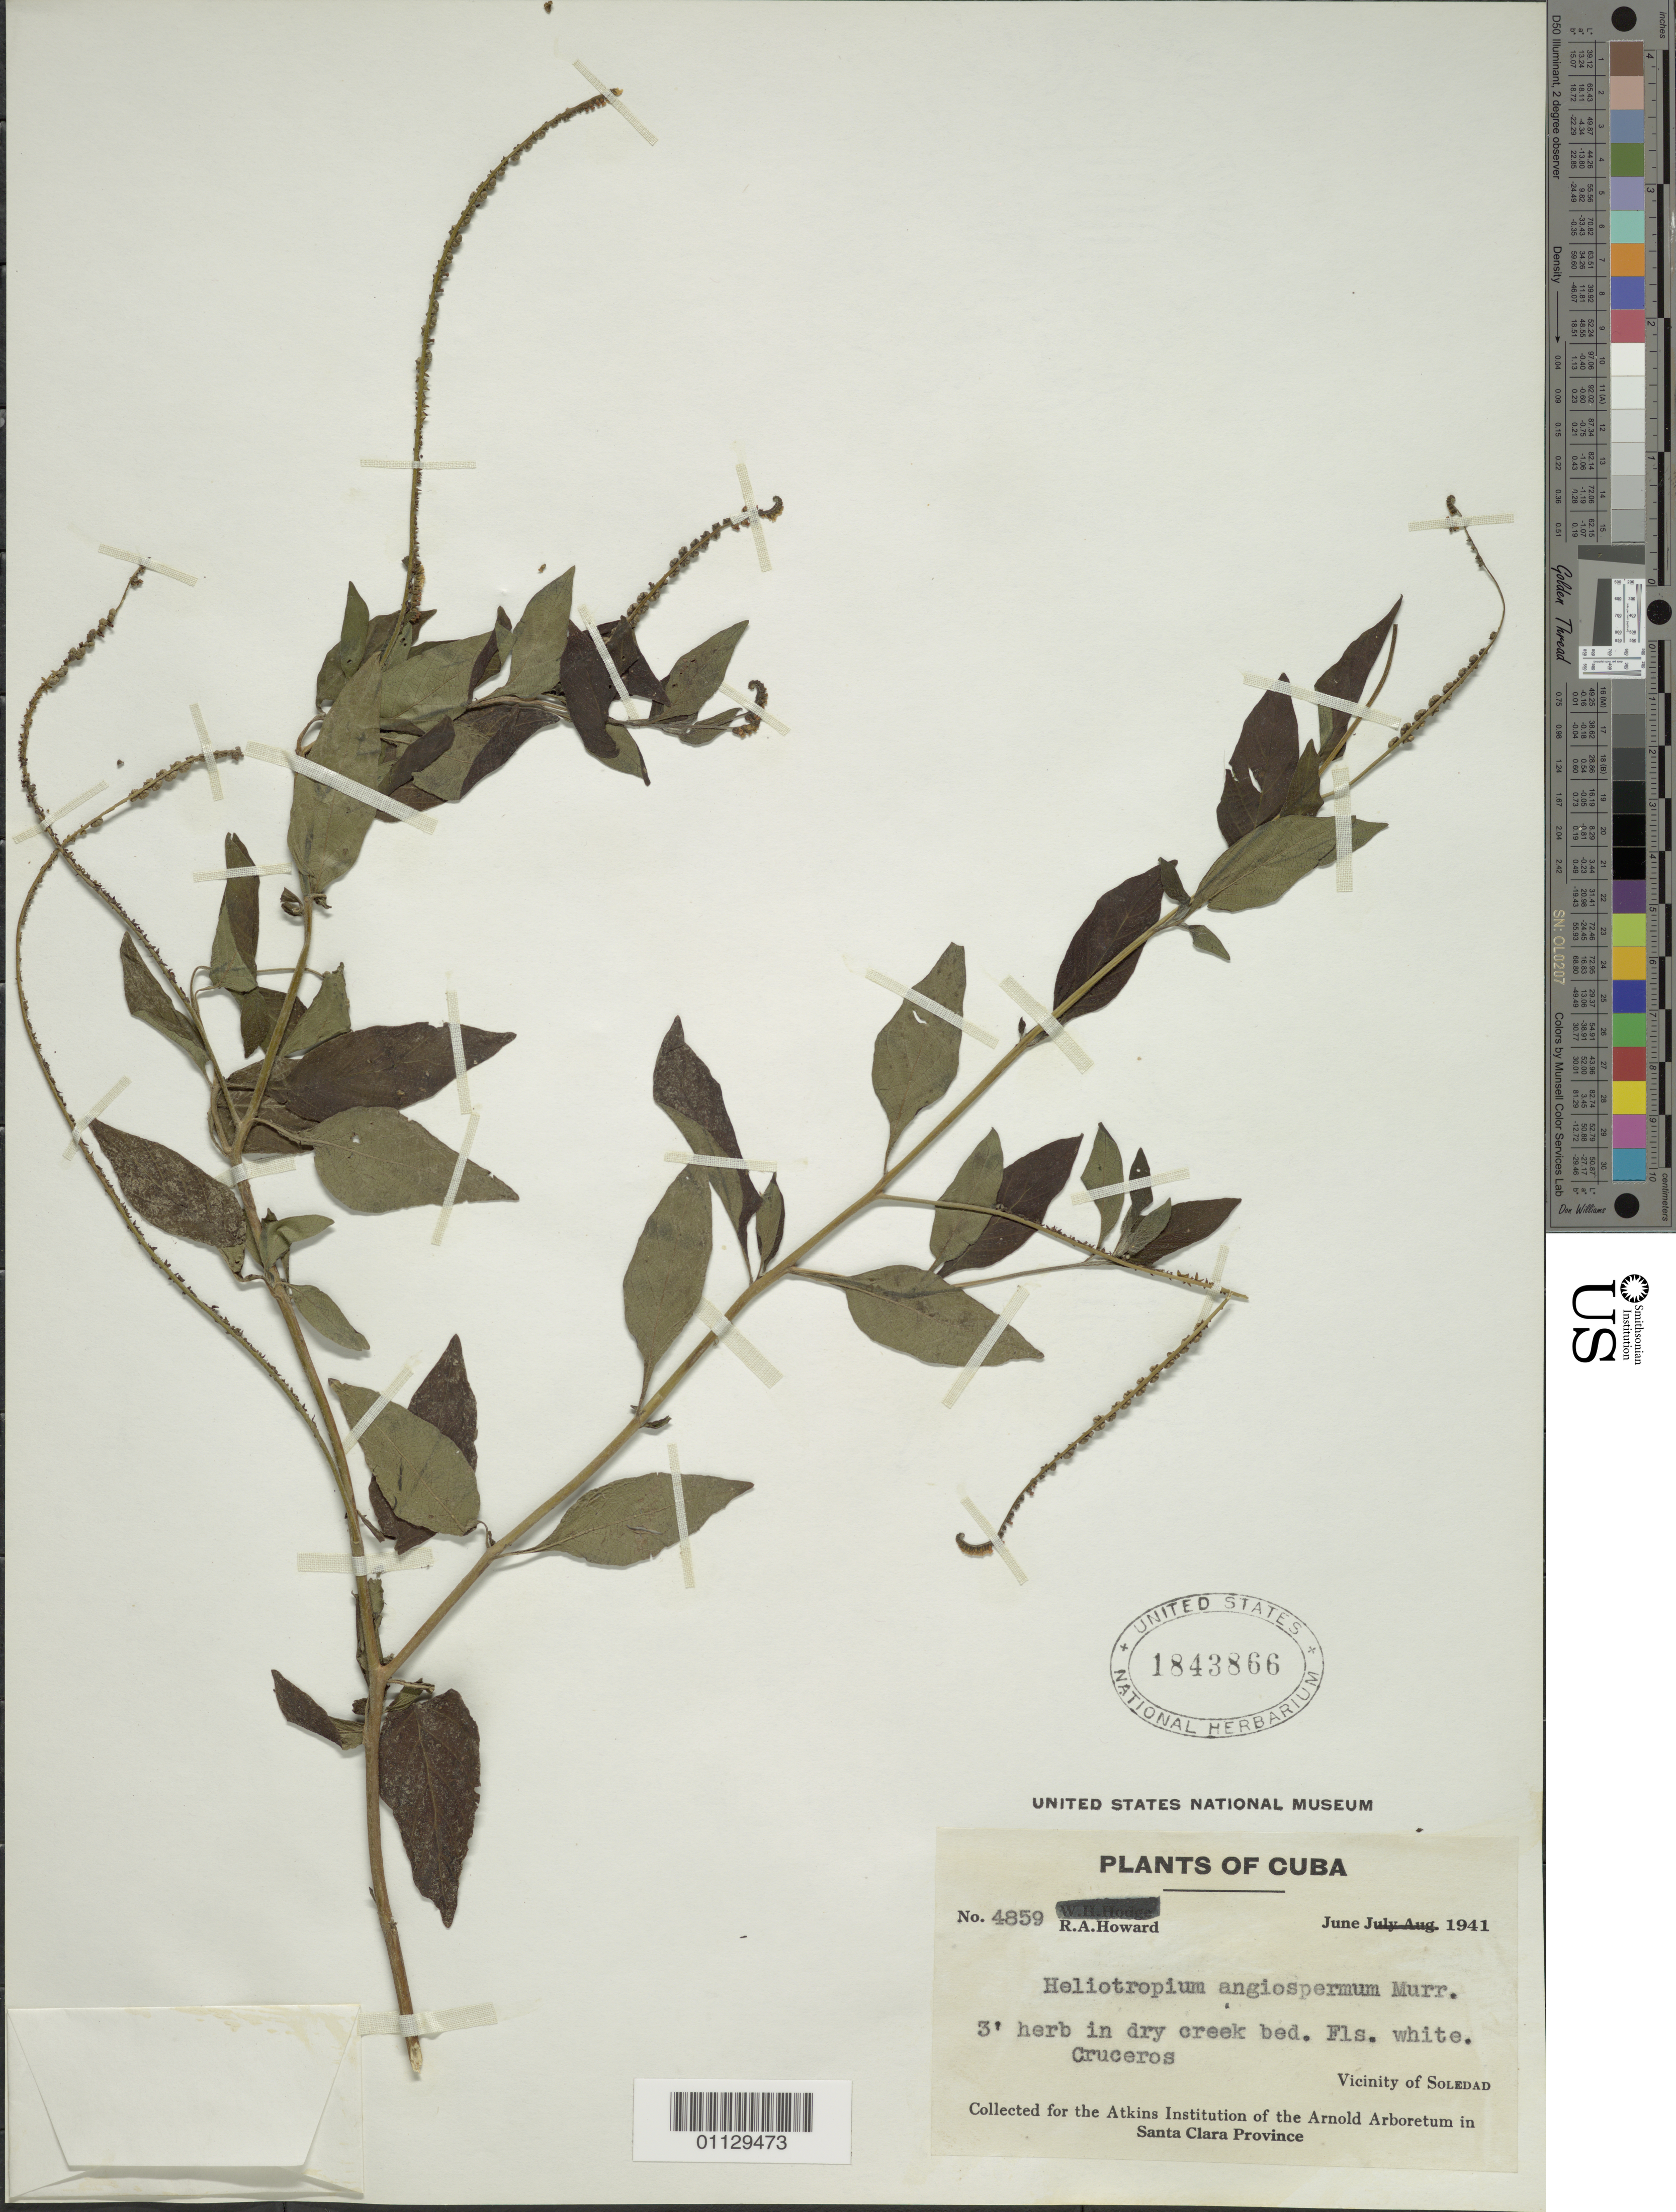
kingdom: Plantae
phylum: Tracheophyta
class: Magnoliopsida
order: Boraginales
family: Heliotropiaceae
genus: Heliotropium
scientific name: Heliotropium angiospermum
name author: Murray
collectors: R. A. Howard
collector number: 4859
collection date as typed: Jun 1941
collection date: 1941-06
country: Cuba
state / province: Villa Clara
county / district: Santa Clara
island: Cuba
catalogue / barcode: US 1843866